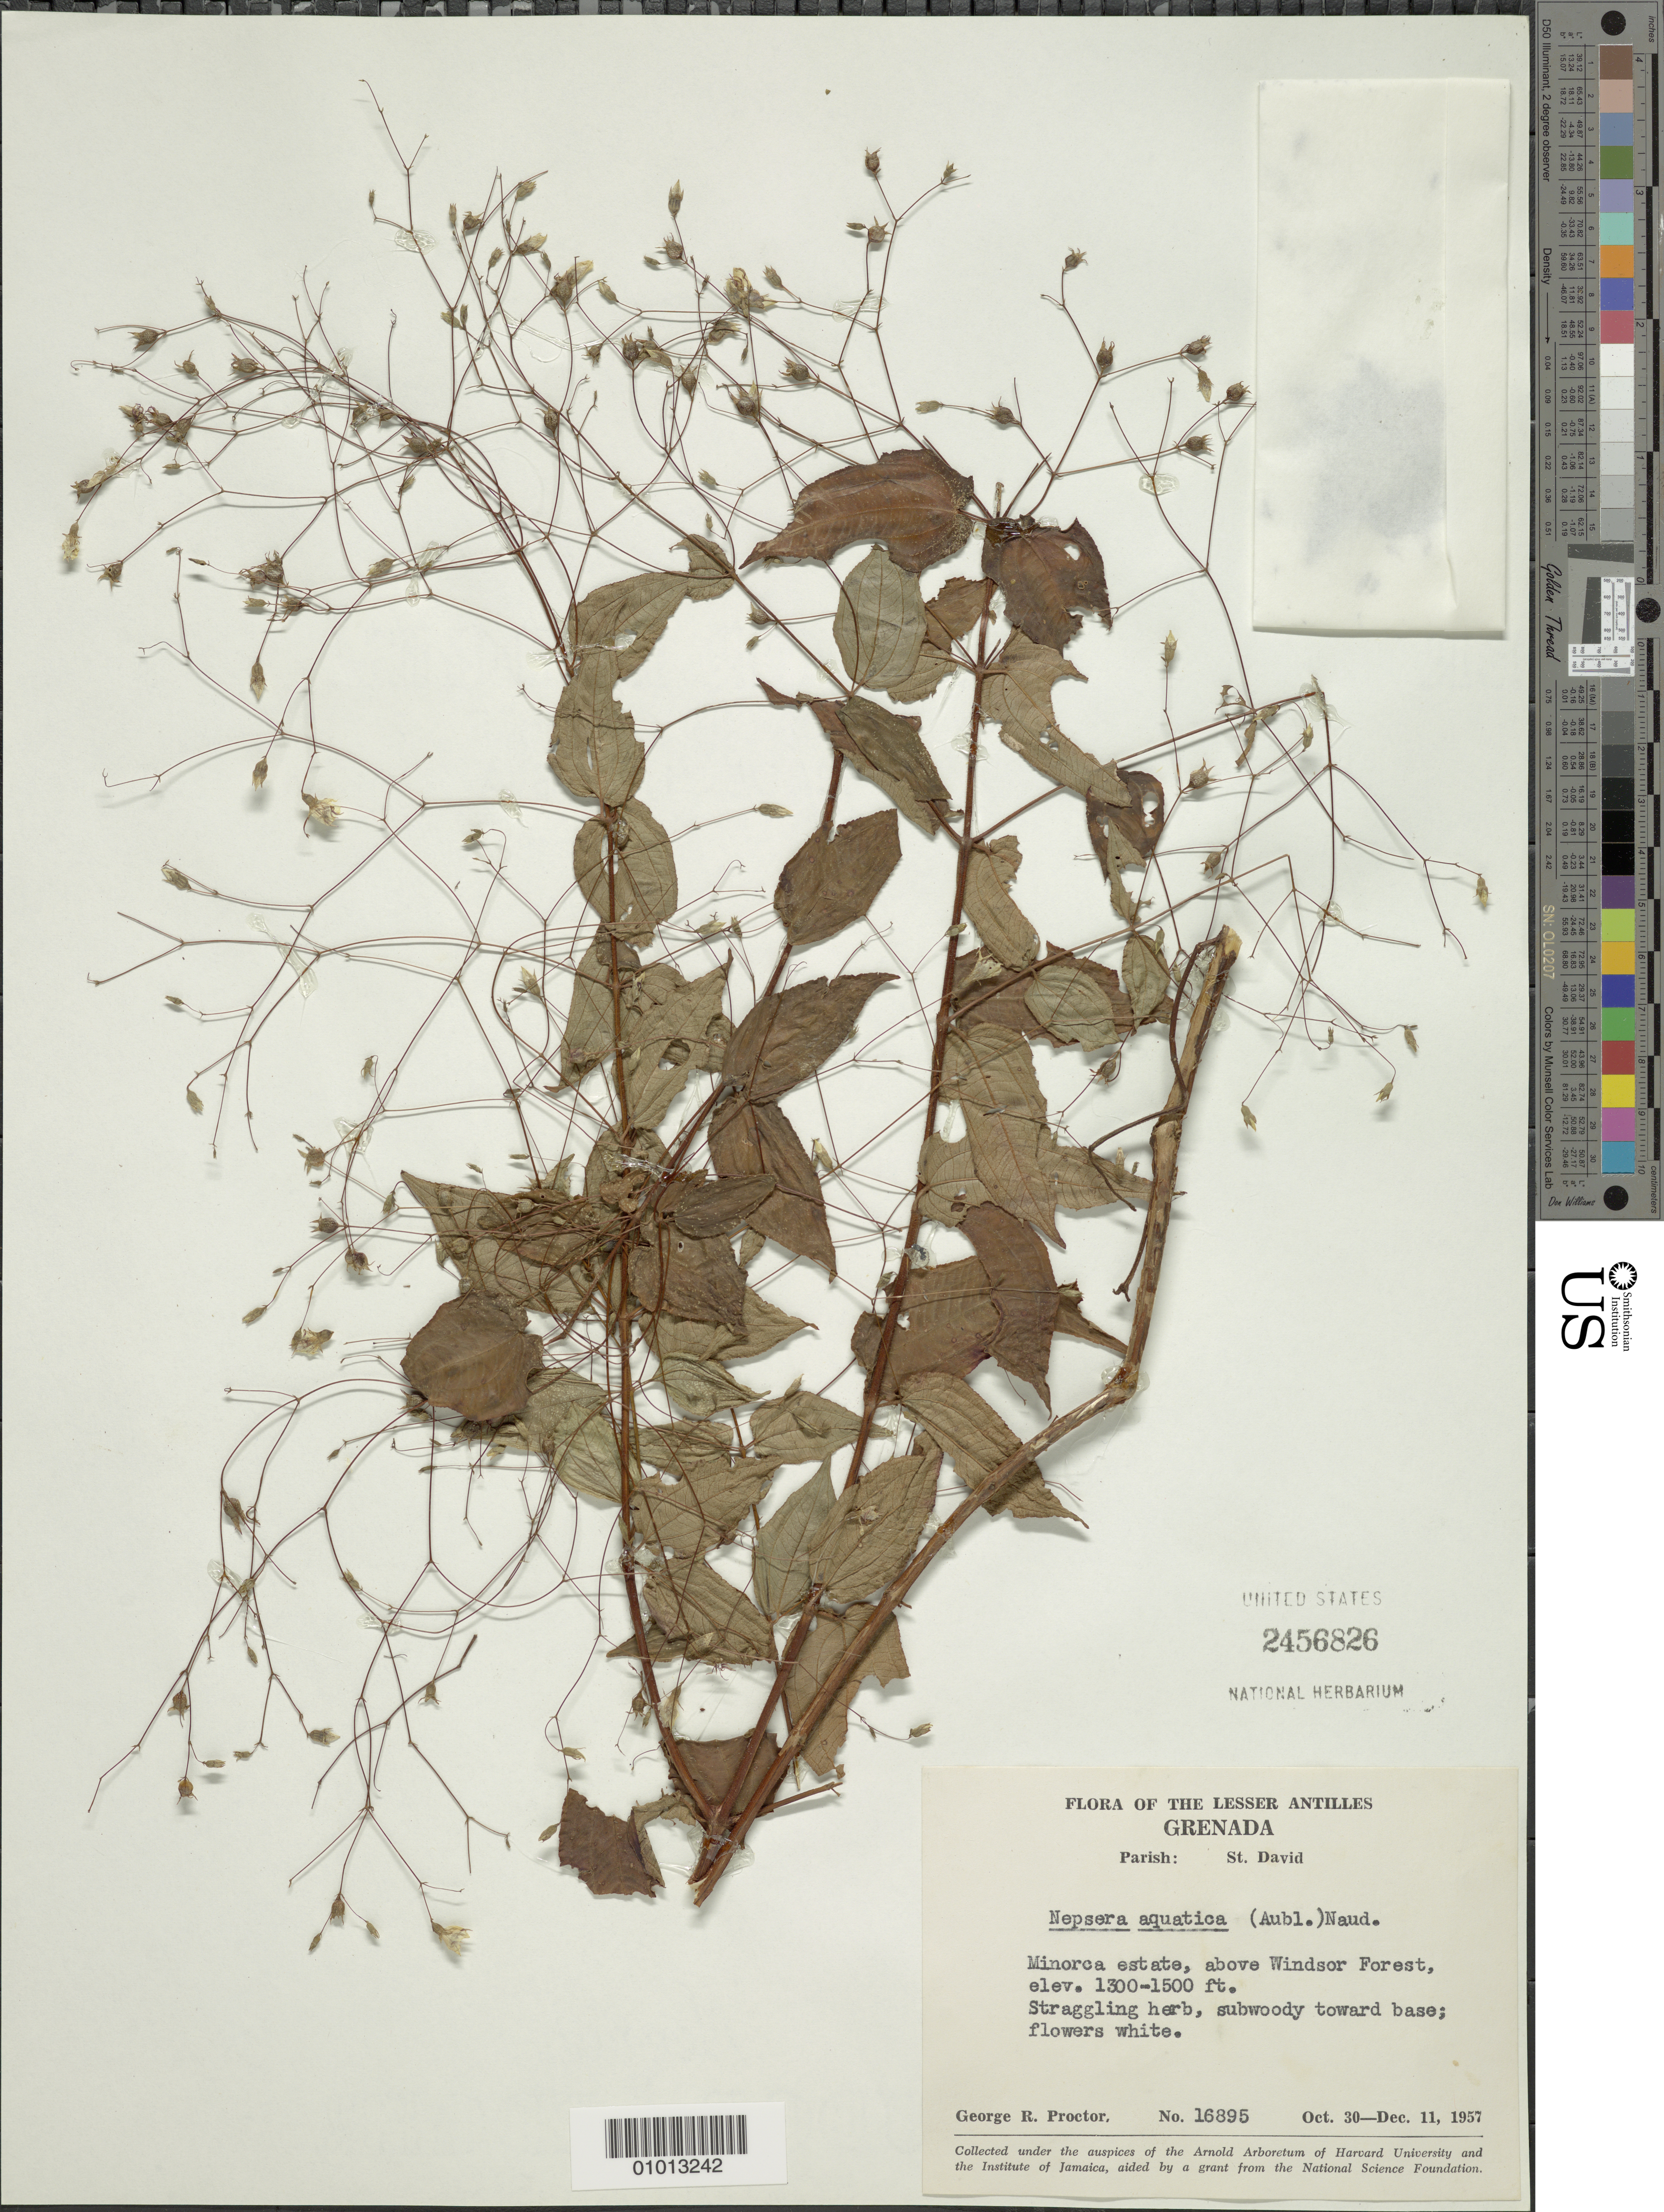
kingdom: Plantae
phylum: Tracheophyta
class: Magnoliopsida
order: Myrtales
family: Melastomataceae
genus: Nepsera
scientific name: Nepsera aquatica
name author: (Aubl.) Naudin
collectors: G. R. Proctor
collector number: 16895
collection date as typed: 30 Oct 1957 to 11 Dec 1957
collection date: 1957-10-30/1957-12-11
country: Grenada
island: Grenada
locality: Minorca Estate, above Windsor Forest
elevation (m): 396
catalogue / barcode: US 2456826